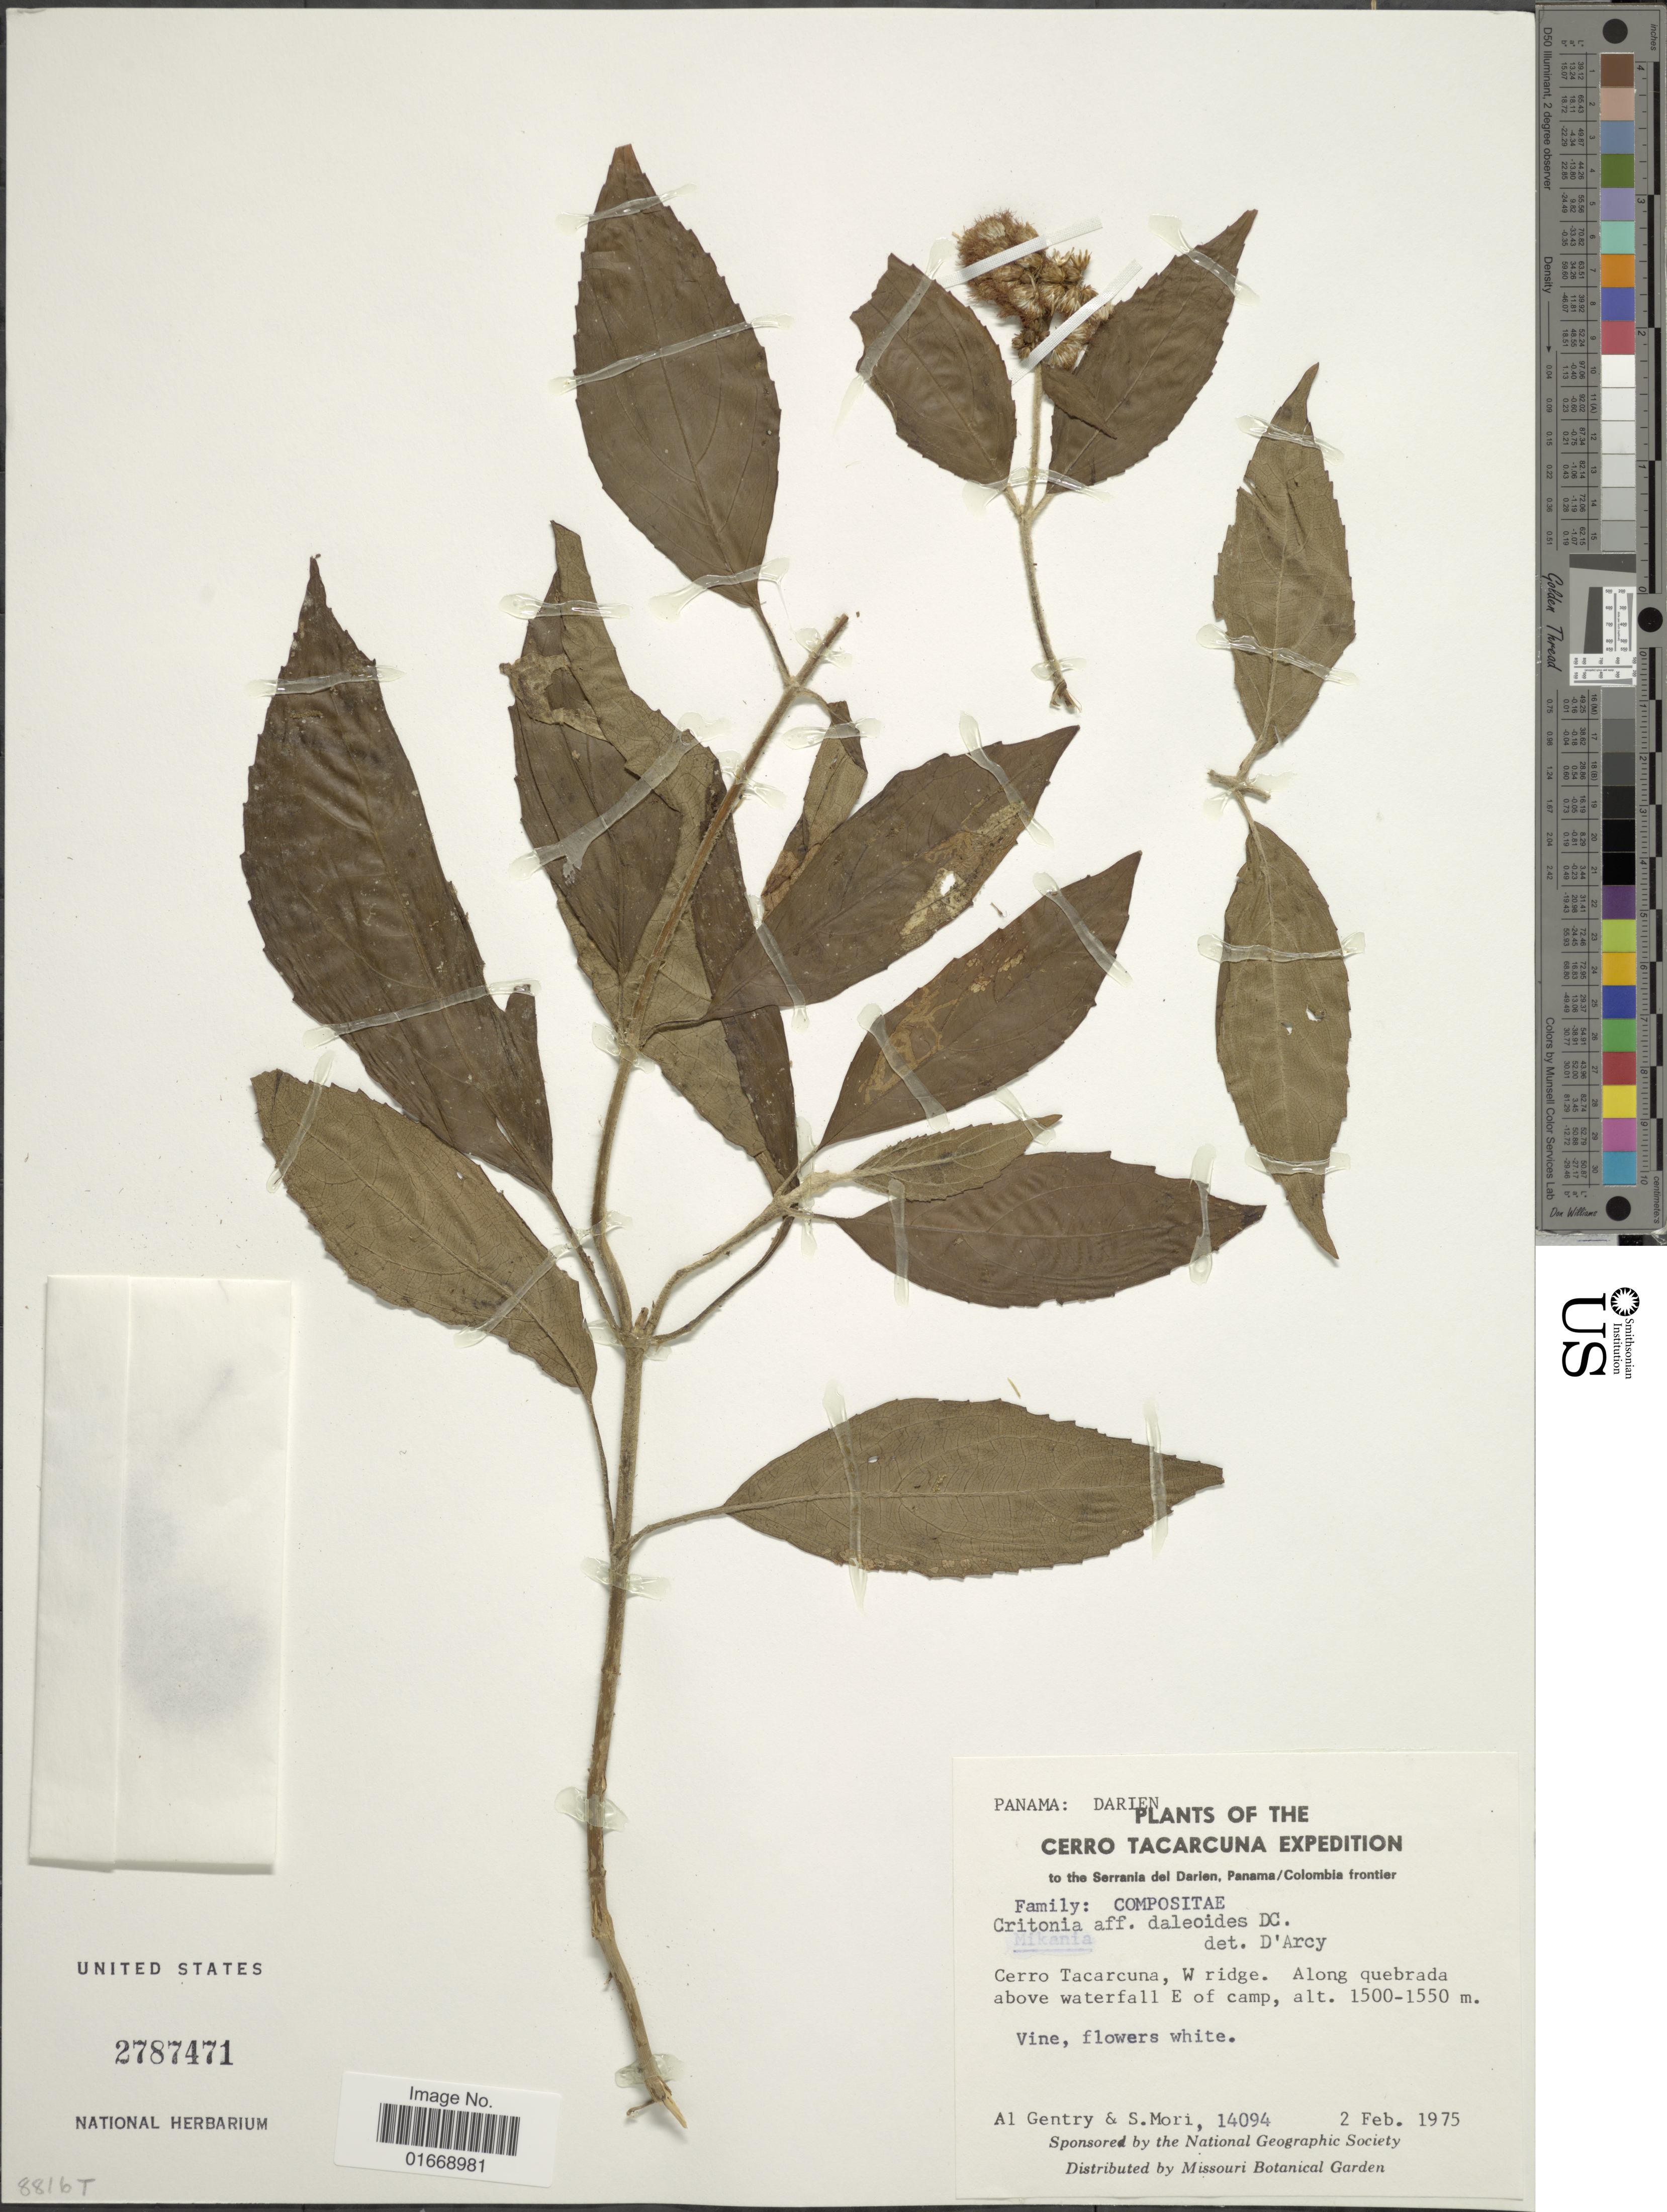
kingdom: Plantae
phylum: Tracheophyta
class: Magnoliopsida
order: Asterales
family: Asteraceae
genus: Hebeclinium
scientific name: Hebeclinium costaricense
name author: R.M. King & H. Rob.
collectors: A. H. Gentry & S. Mori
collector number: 14094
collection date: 1975-02-02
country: Panama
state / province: Darién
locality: Cerro Tacarcuna, to the Serrania del Darien, Panama/Colombia frontier, Cerro Tacarcuna, W ridge, along quebrada above waterfall E of camp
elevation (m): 1500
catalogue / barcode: US 2787471